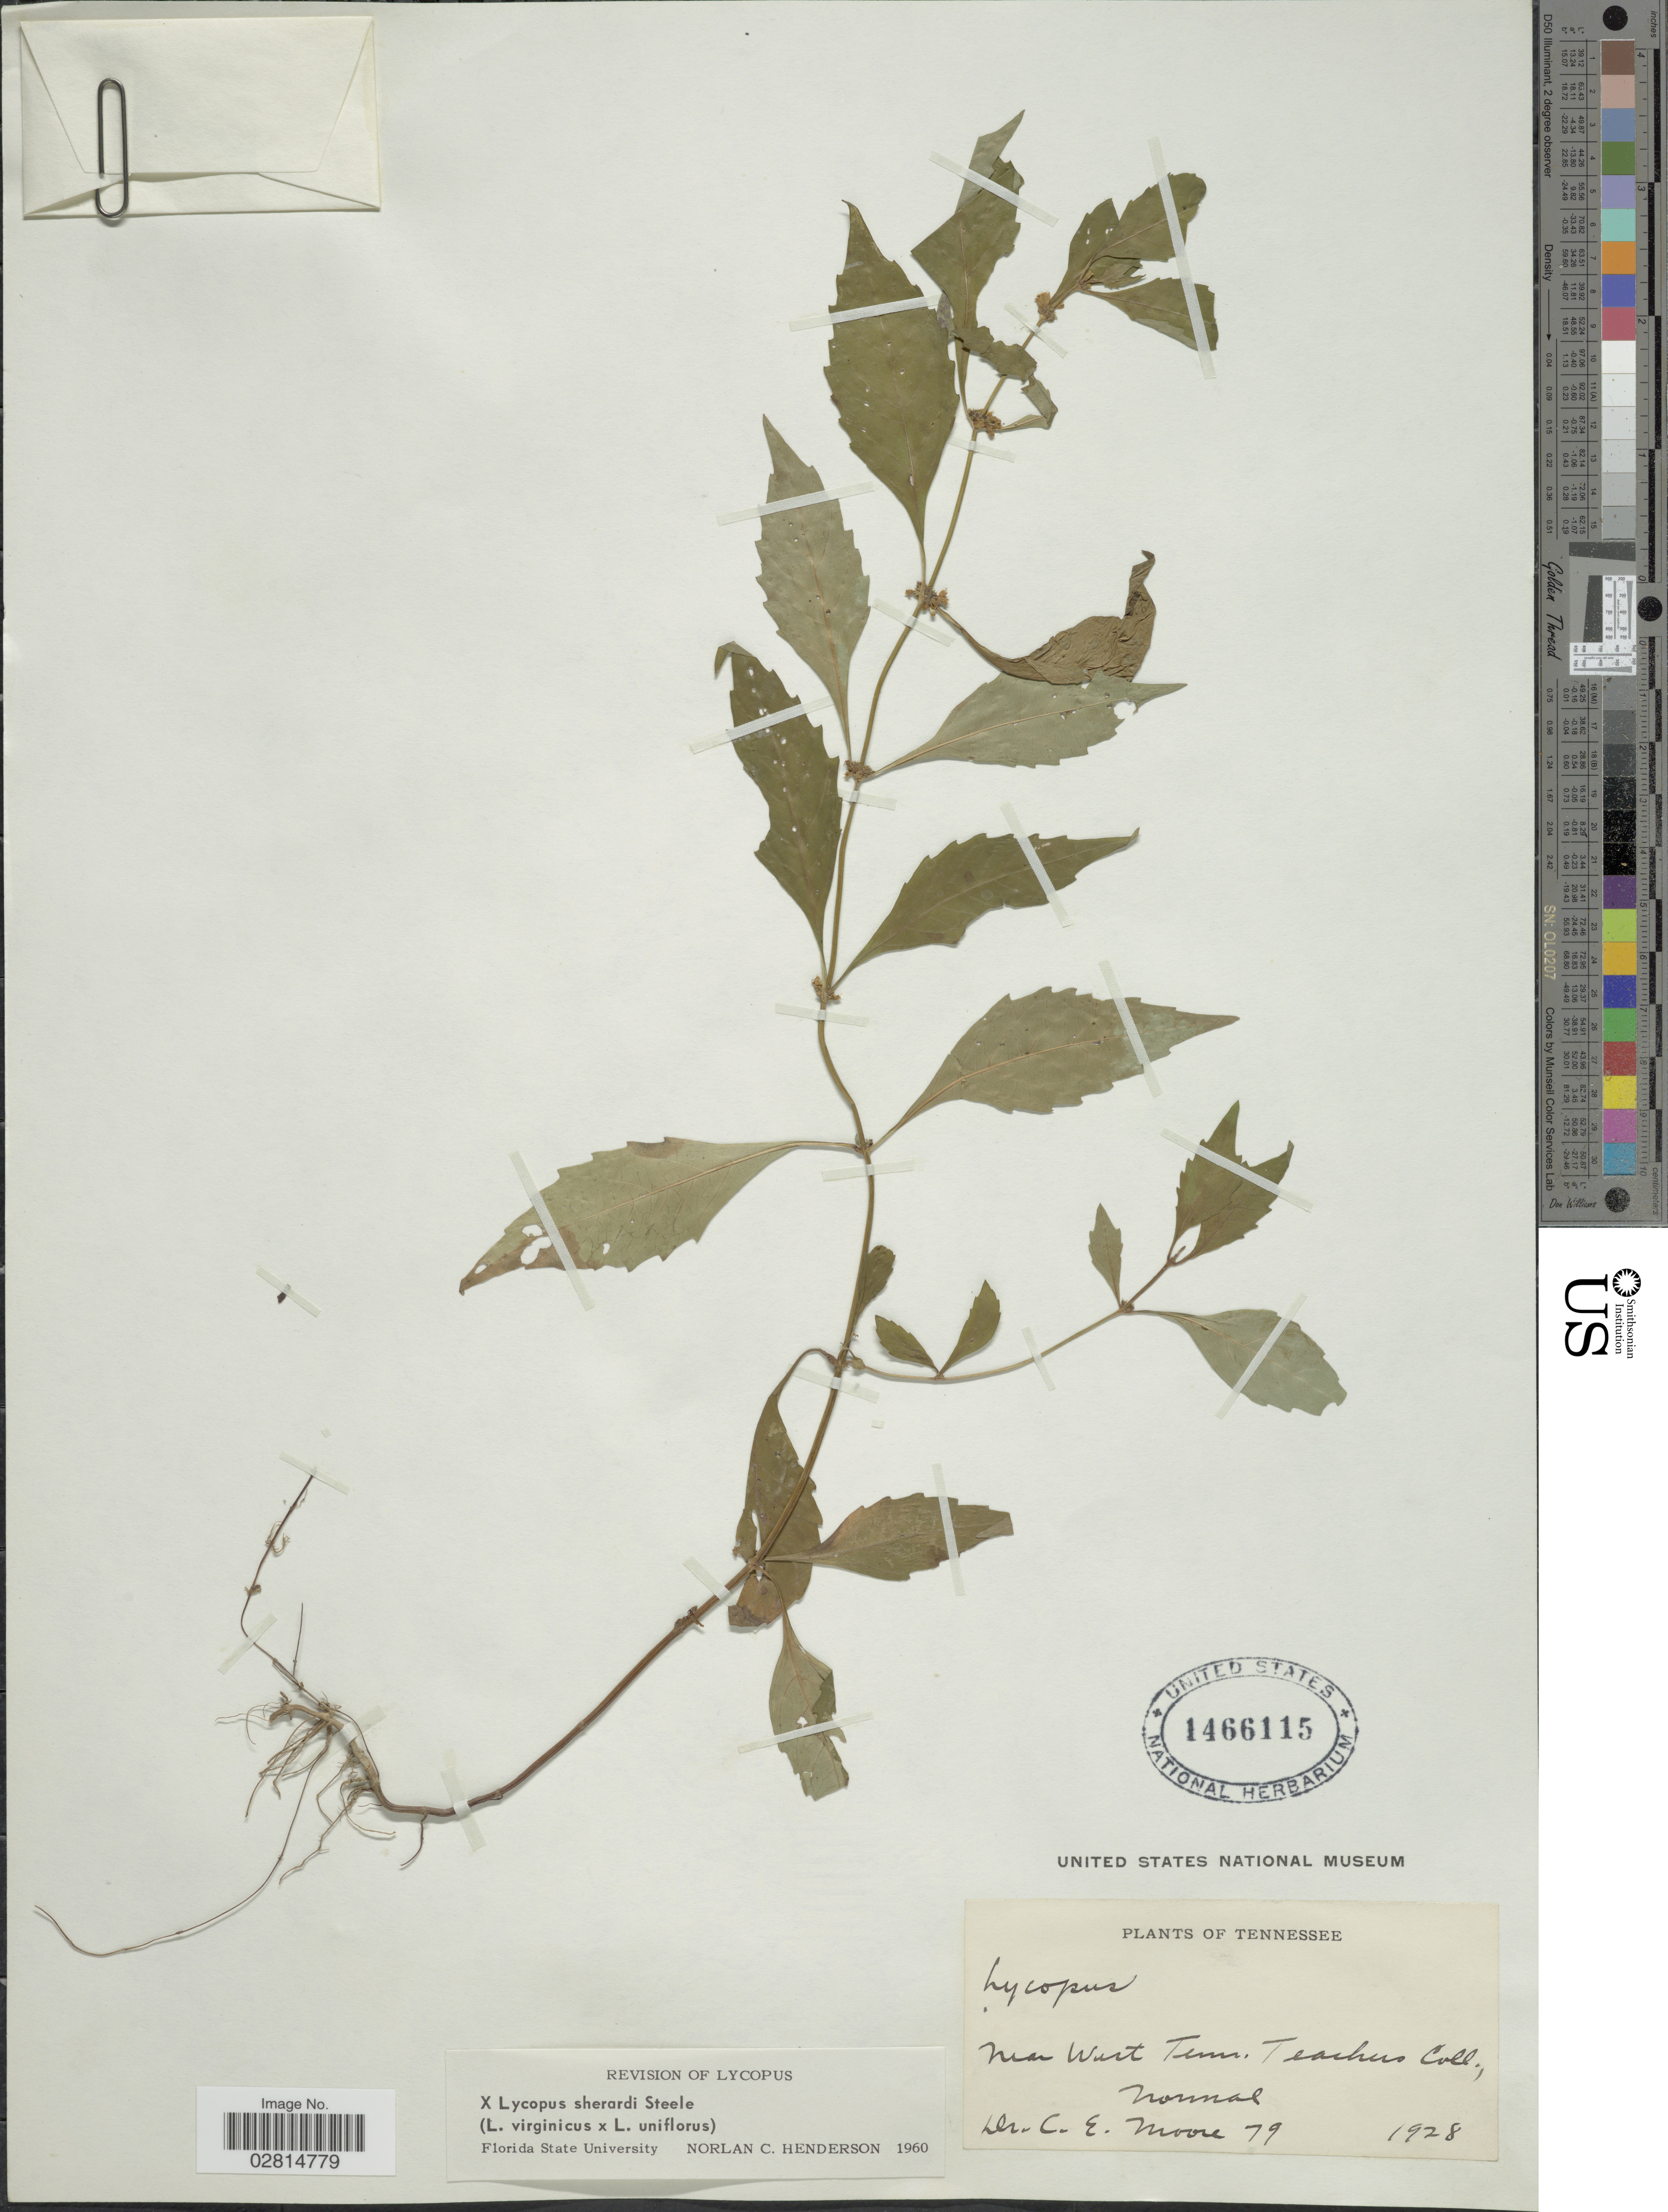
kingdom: Plantae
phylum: Tracheophyta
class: Magnoliopsida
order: Lamiales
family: Lamiaceae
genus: Lycopus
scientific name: Lycopus x sherardii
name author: E.S. Steele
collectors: C. Moore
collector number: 79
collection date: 1928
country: United States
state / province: Tennessee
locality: Near West Tenn. Teachers Coll., Normal.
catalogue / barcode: US 1466115